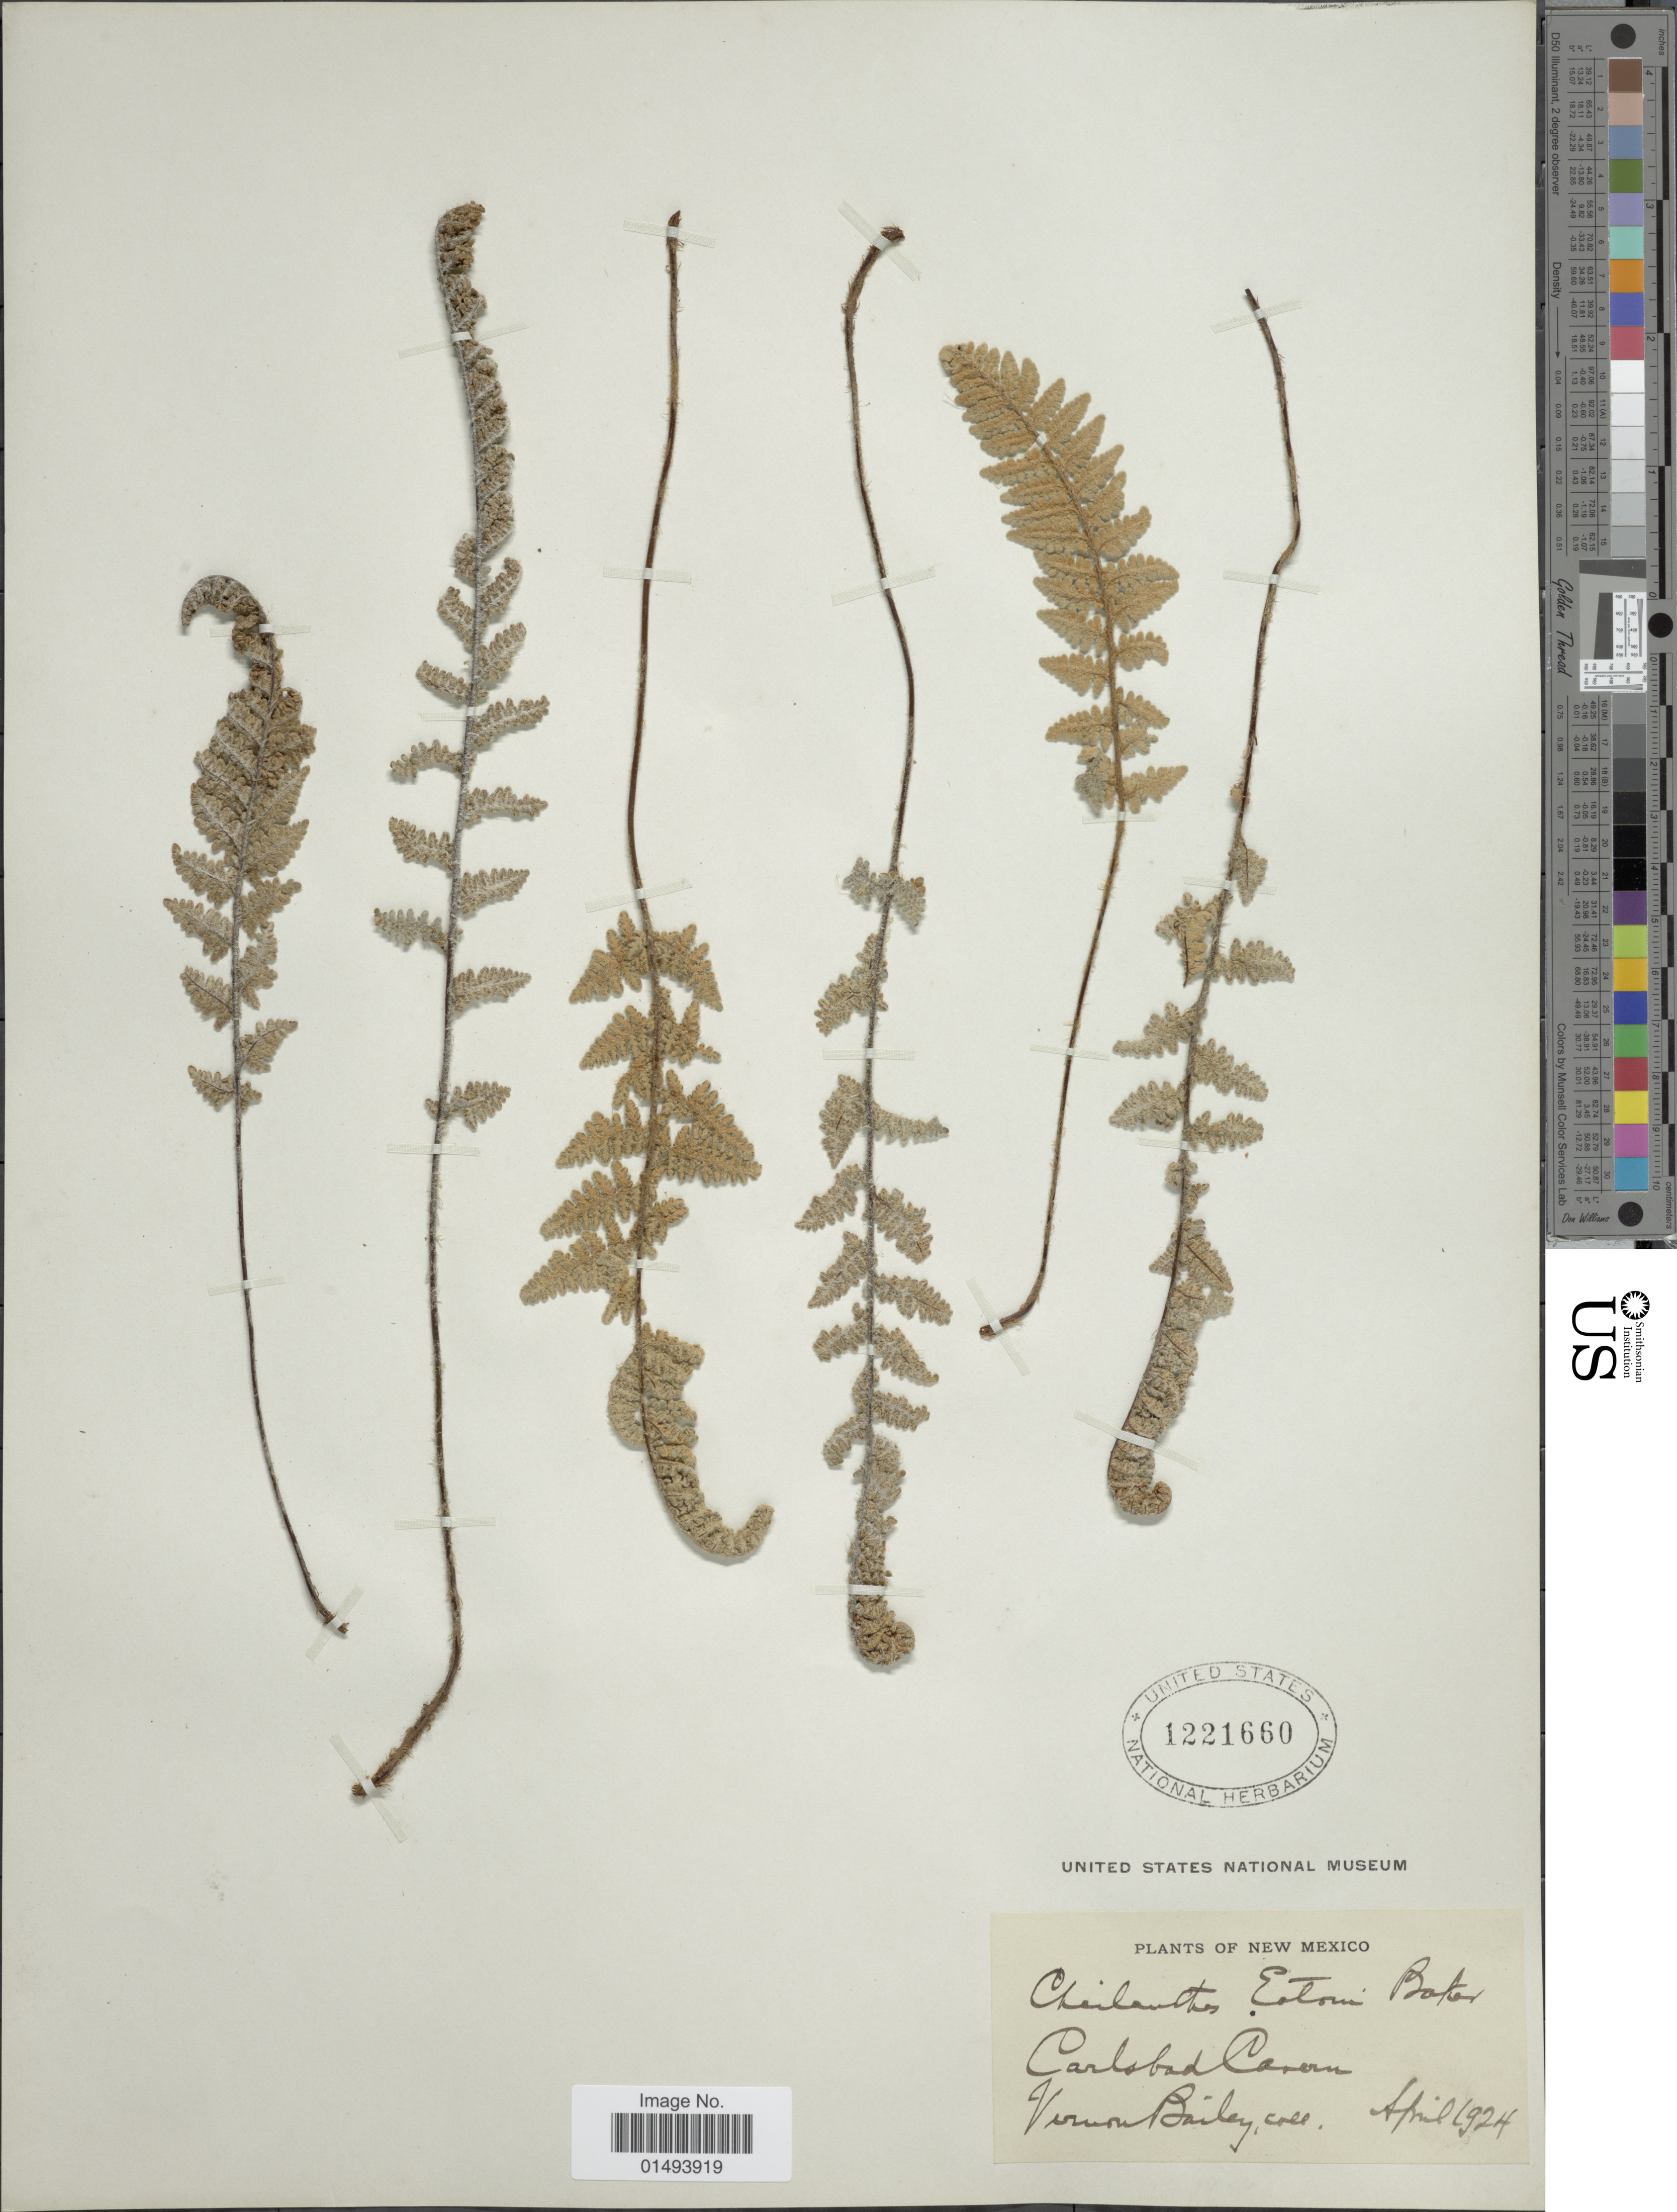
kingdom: Plantae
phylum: Tracheophyta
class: Polypodiopsida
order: Polypodiales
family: Pteridaceae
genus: Myriopteris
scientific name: Myriopteris rufa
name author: Fée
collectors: V. O. Bailey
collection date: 1924-04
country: United States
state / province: New Mexico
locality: Plants of New Mexico, Carlsbad Cavern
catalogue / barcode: US 1221660